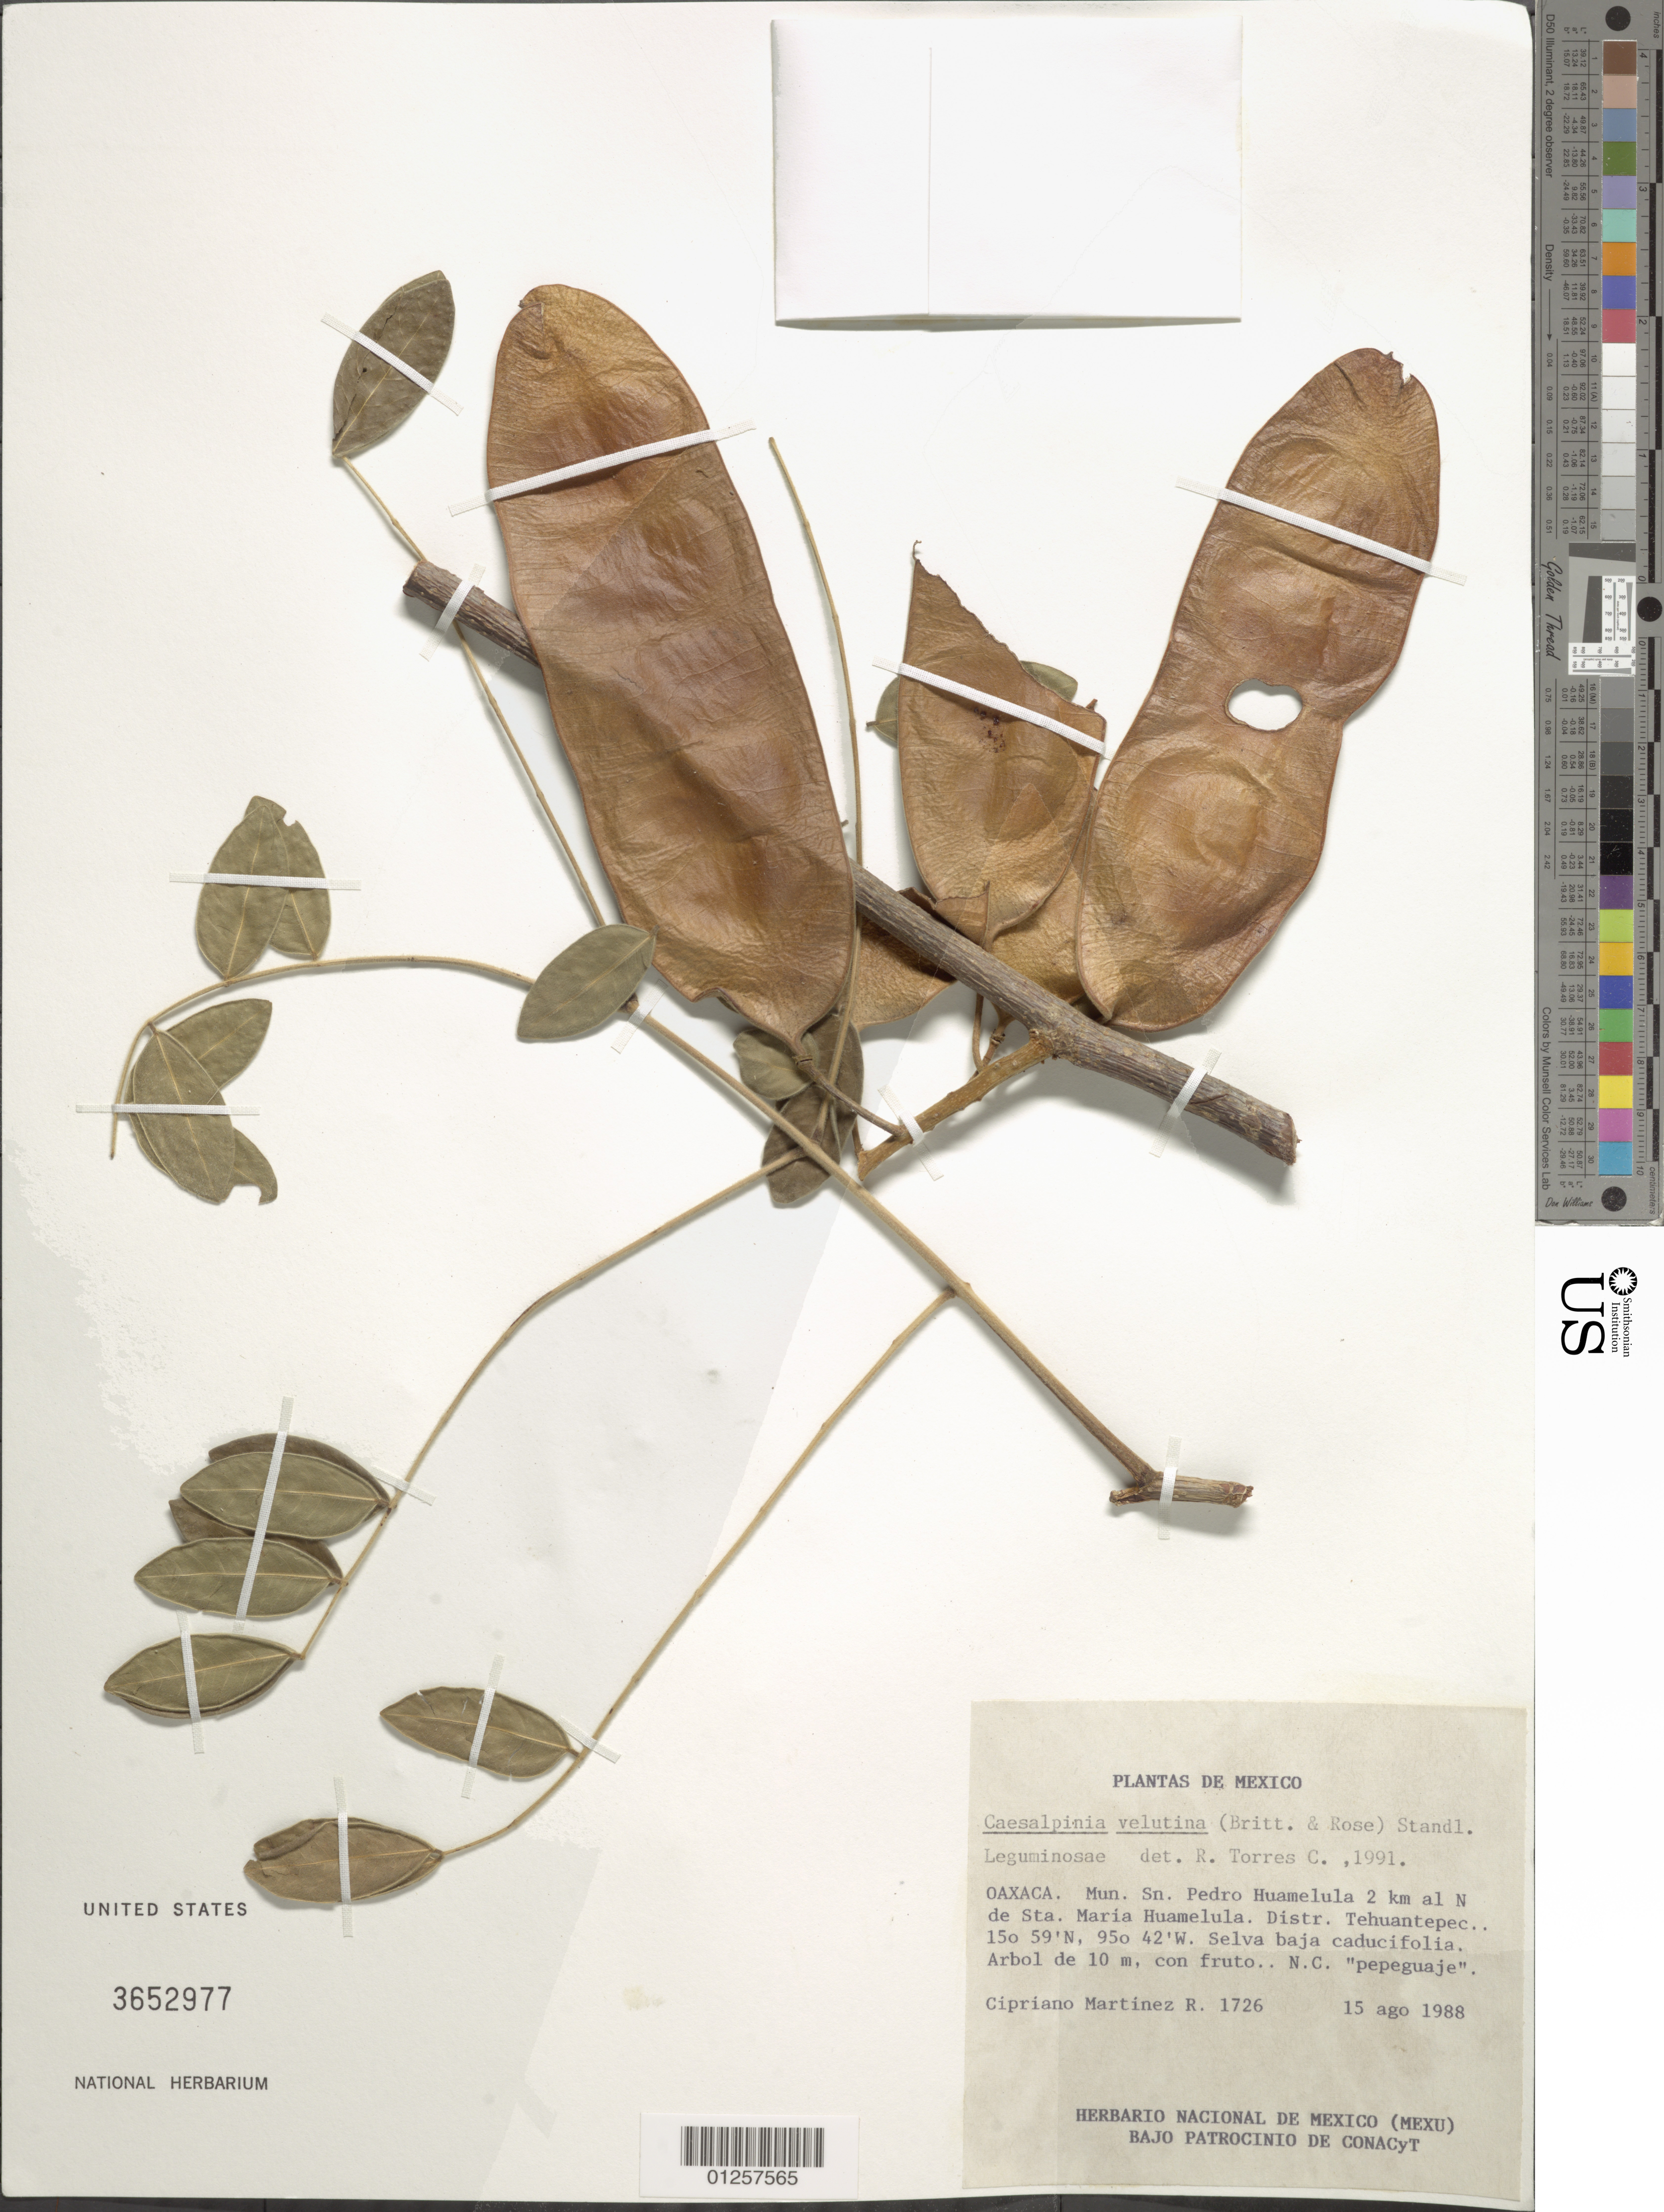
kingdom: Plantae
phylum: Tracheophyta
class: Magnoliopsida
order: Fabales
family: Fabaceae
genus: Coulteria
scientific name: Coulteria velutina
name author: (Britton & Rose) Sotuyo & G.P. Lewis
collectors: C. Martínez R.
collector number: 1726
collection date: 1988-08-15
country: Mexico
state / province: Oaxaca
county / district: Tehuantepe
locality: Mun. Sn. Pedro Huamelula 2 km al N de Sta. Maria Huamelula. Selva baja caducifolia.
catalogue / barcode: US 3652977